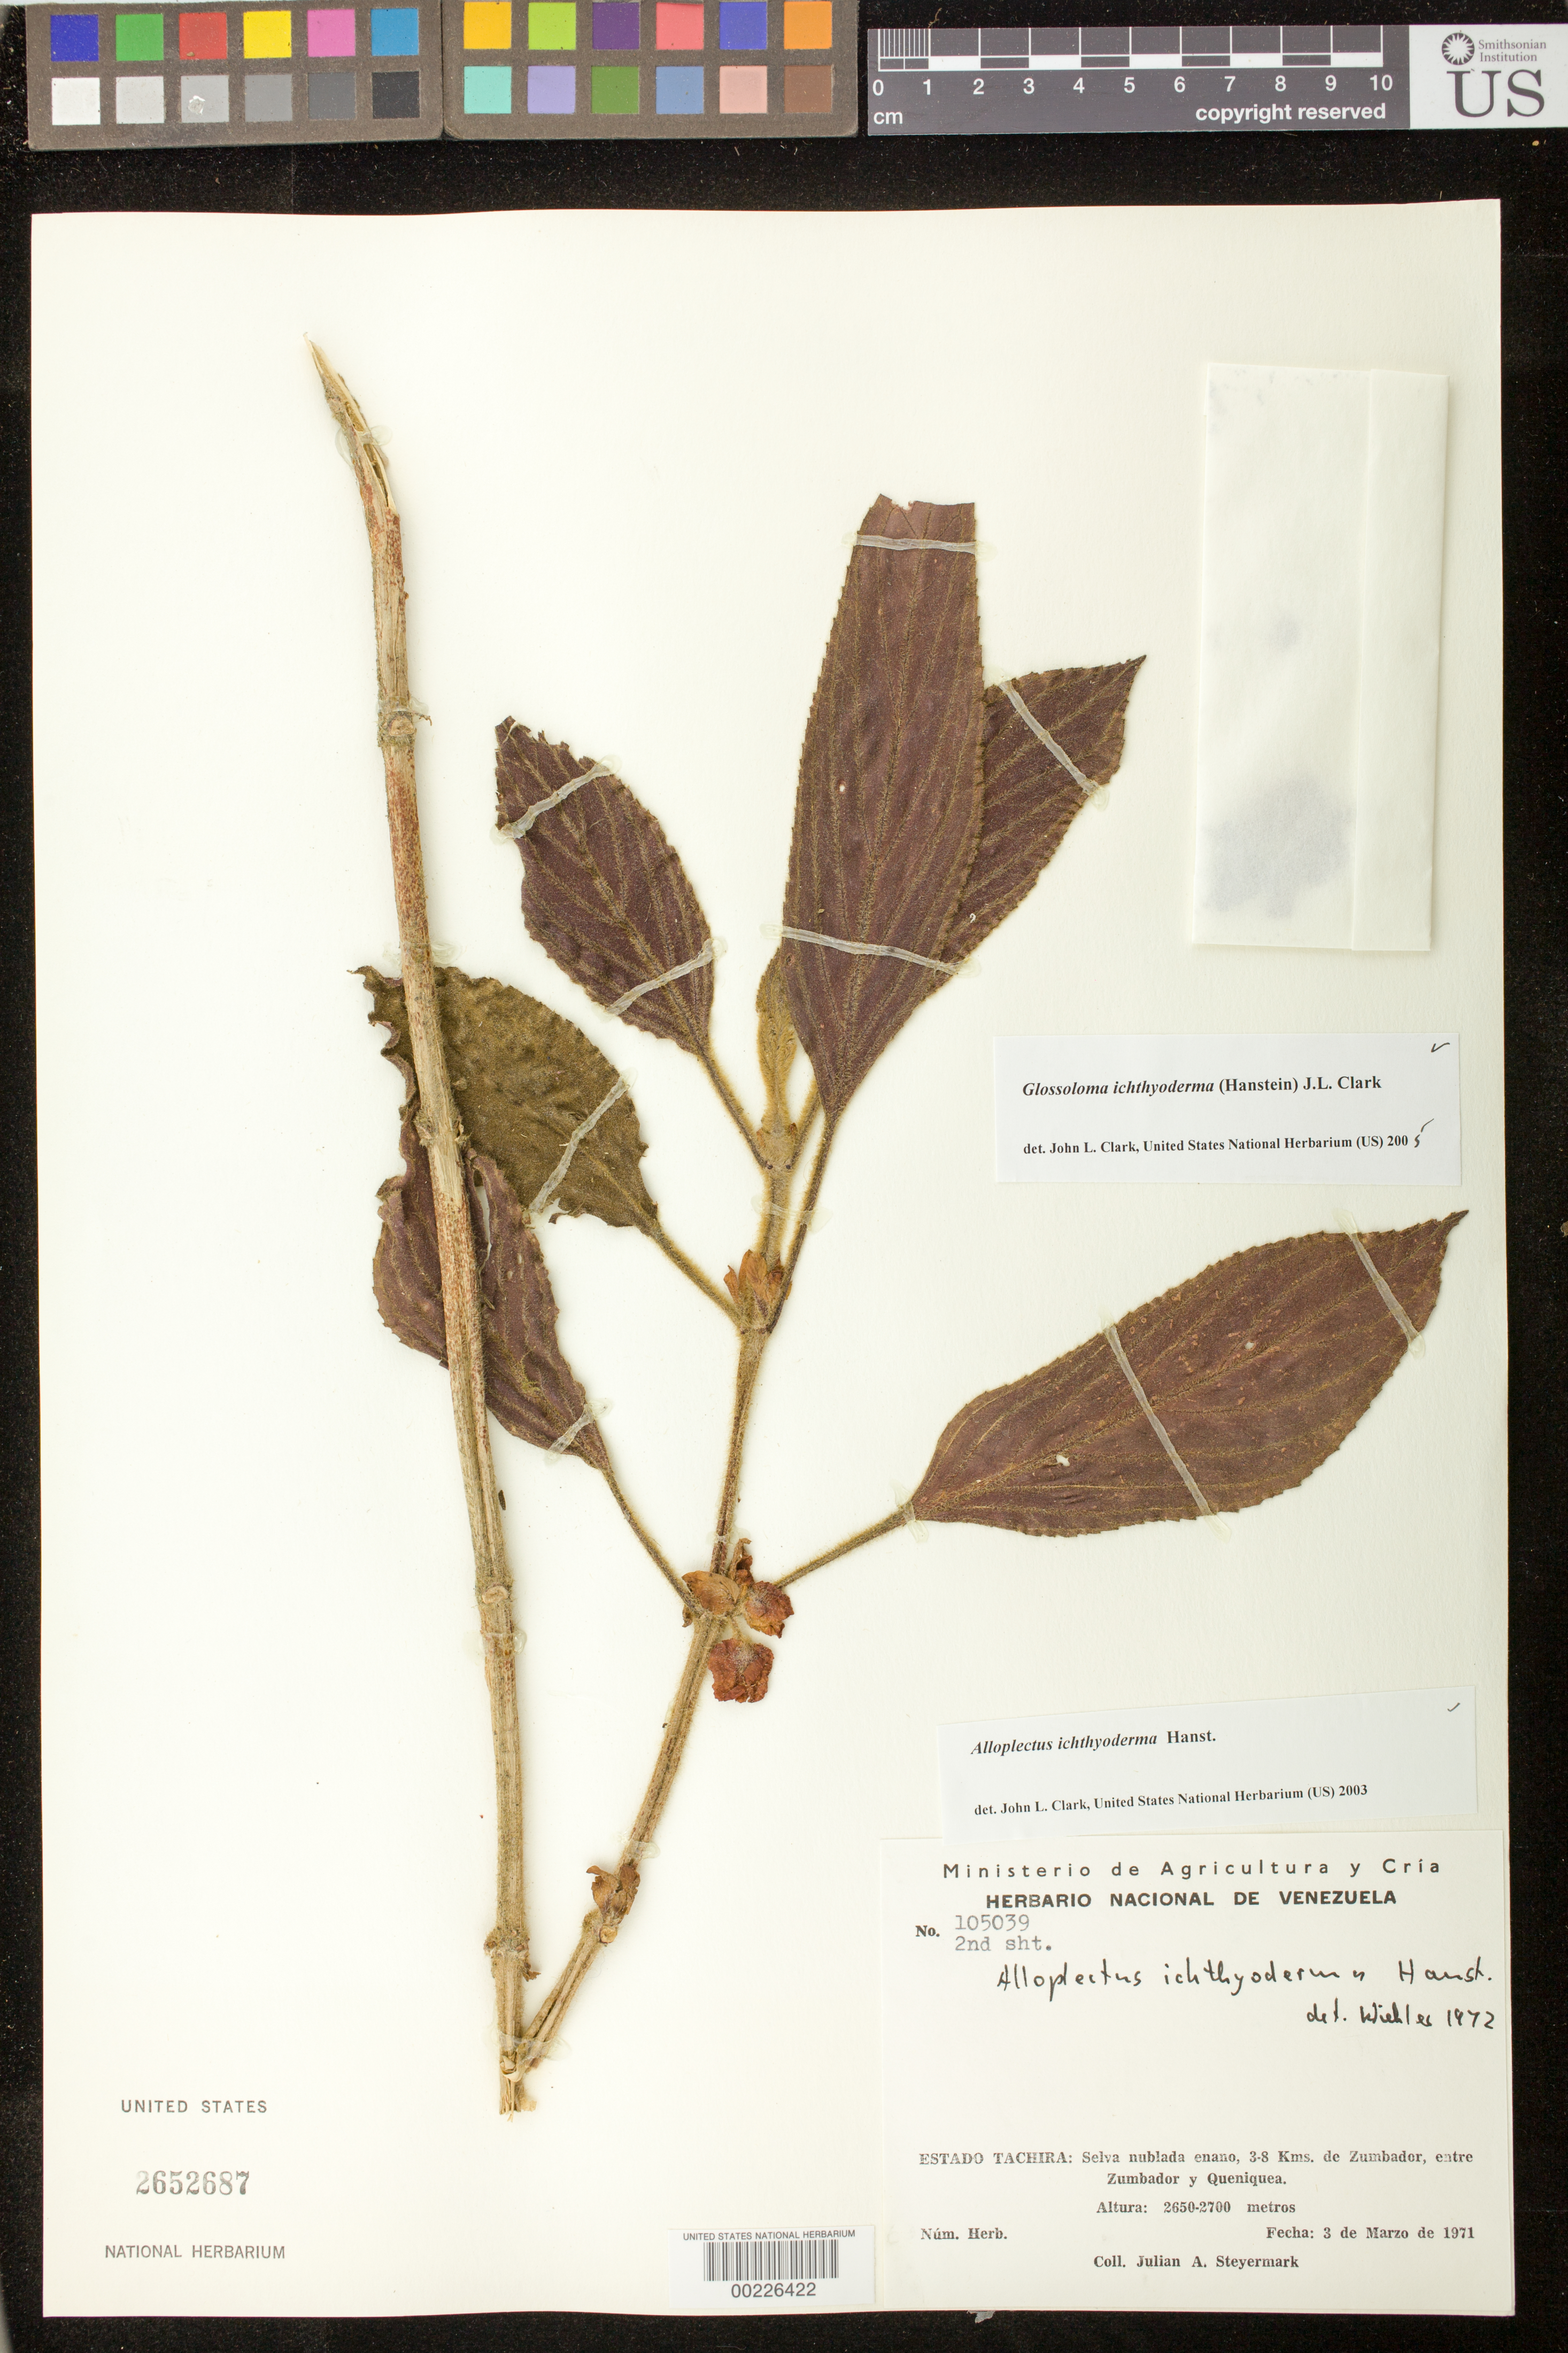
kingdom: Plantae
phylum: Tracheophyta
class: Magnoliopsida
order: Lamiales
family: Gesneriaceae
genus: Glossoloma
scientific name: Glossoloma ichthyoderma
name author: (Hanst.) J.L. Clark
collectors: J. Steyermark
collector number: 105039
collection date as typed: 03 Mar 1971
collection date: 1971-03-03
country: Venezuela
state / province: Táchira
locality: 3-8 km of Zumbador, between Zumbador and Queniquea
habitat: Elfin cloud forest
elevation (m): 2650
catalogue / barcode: US 2652687